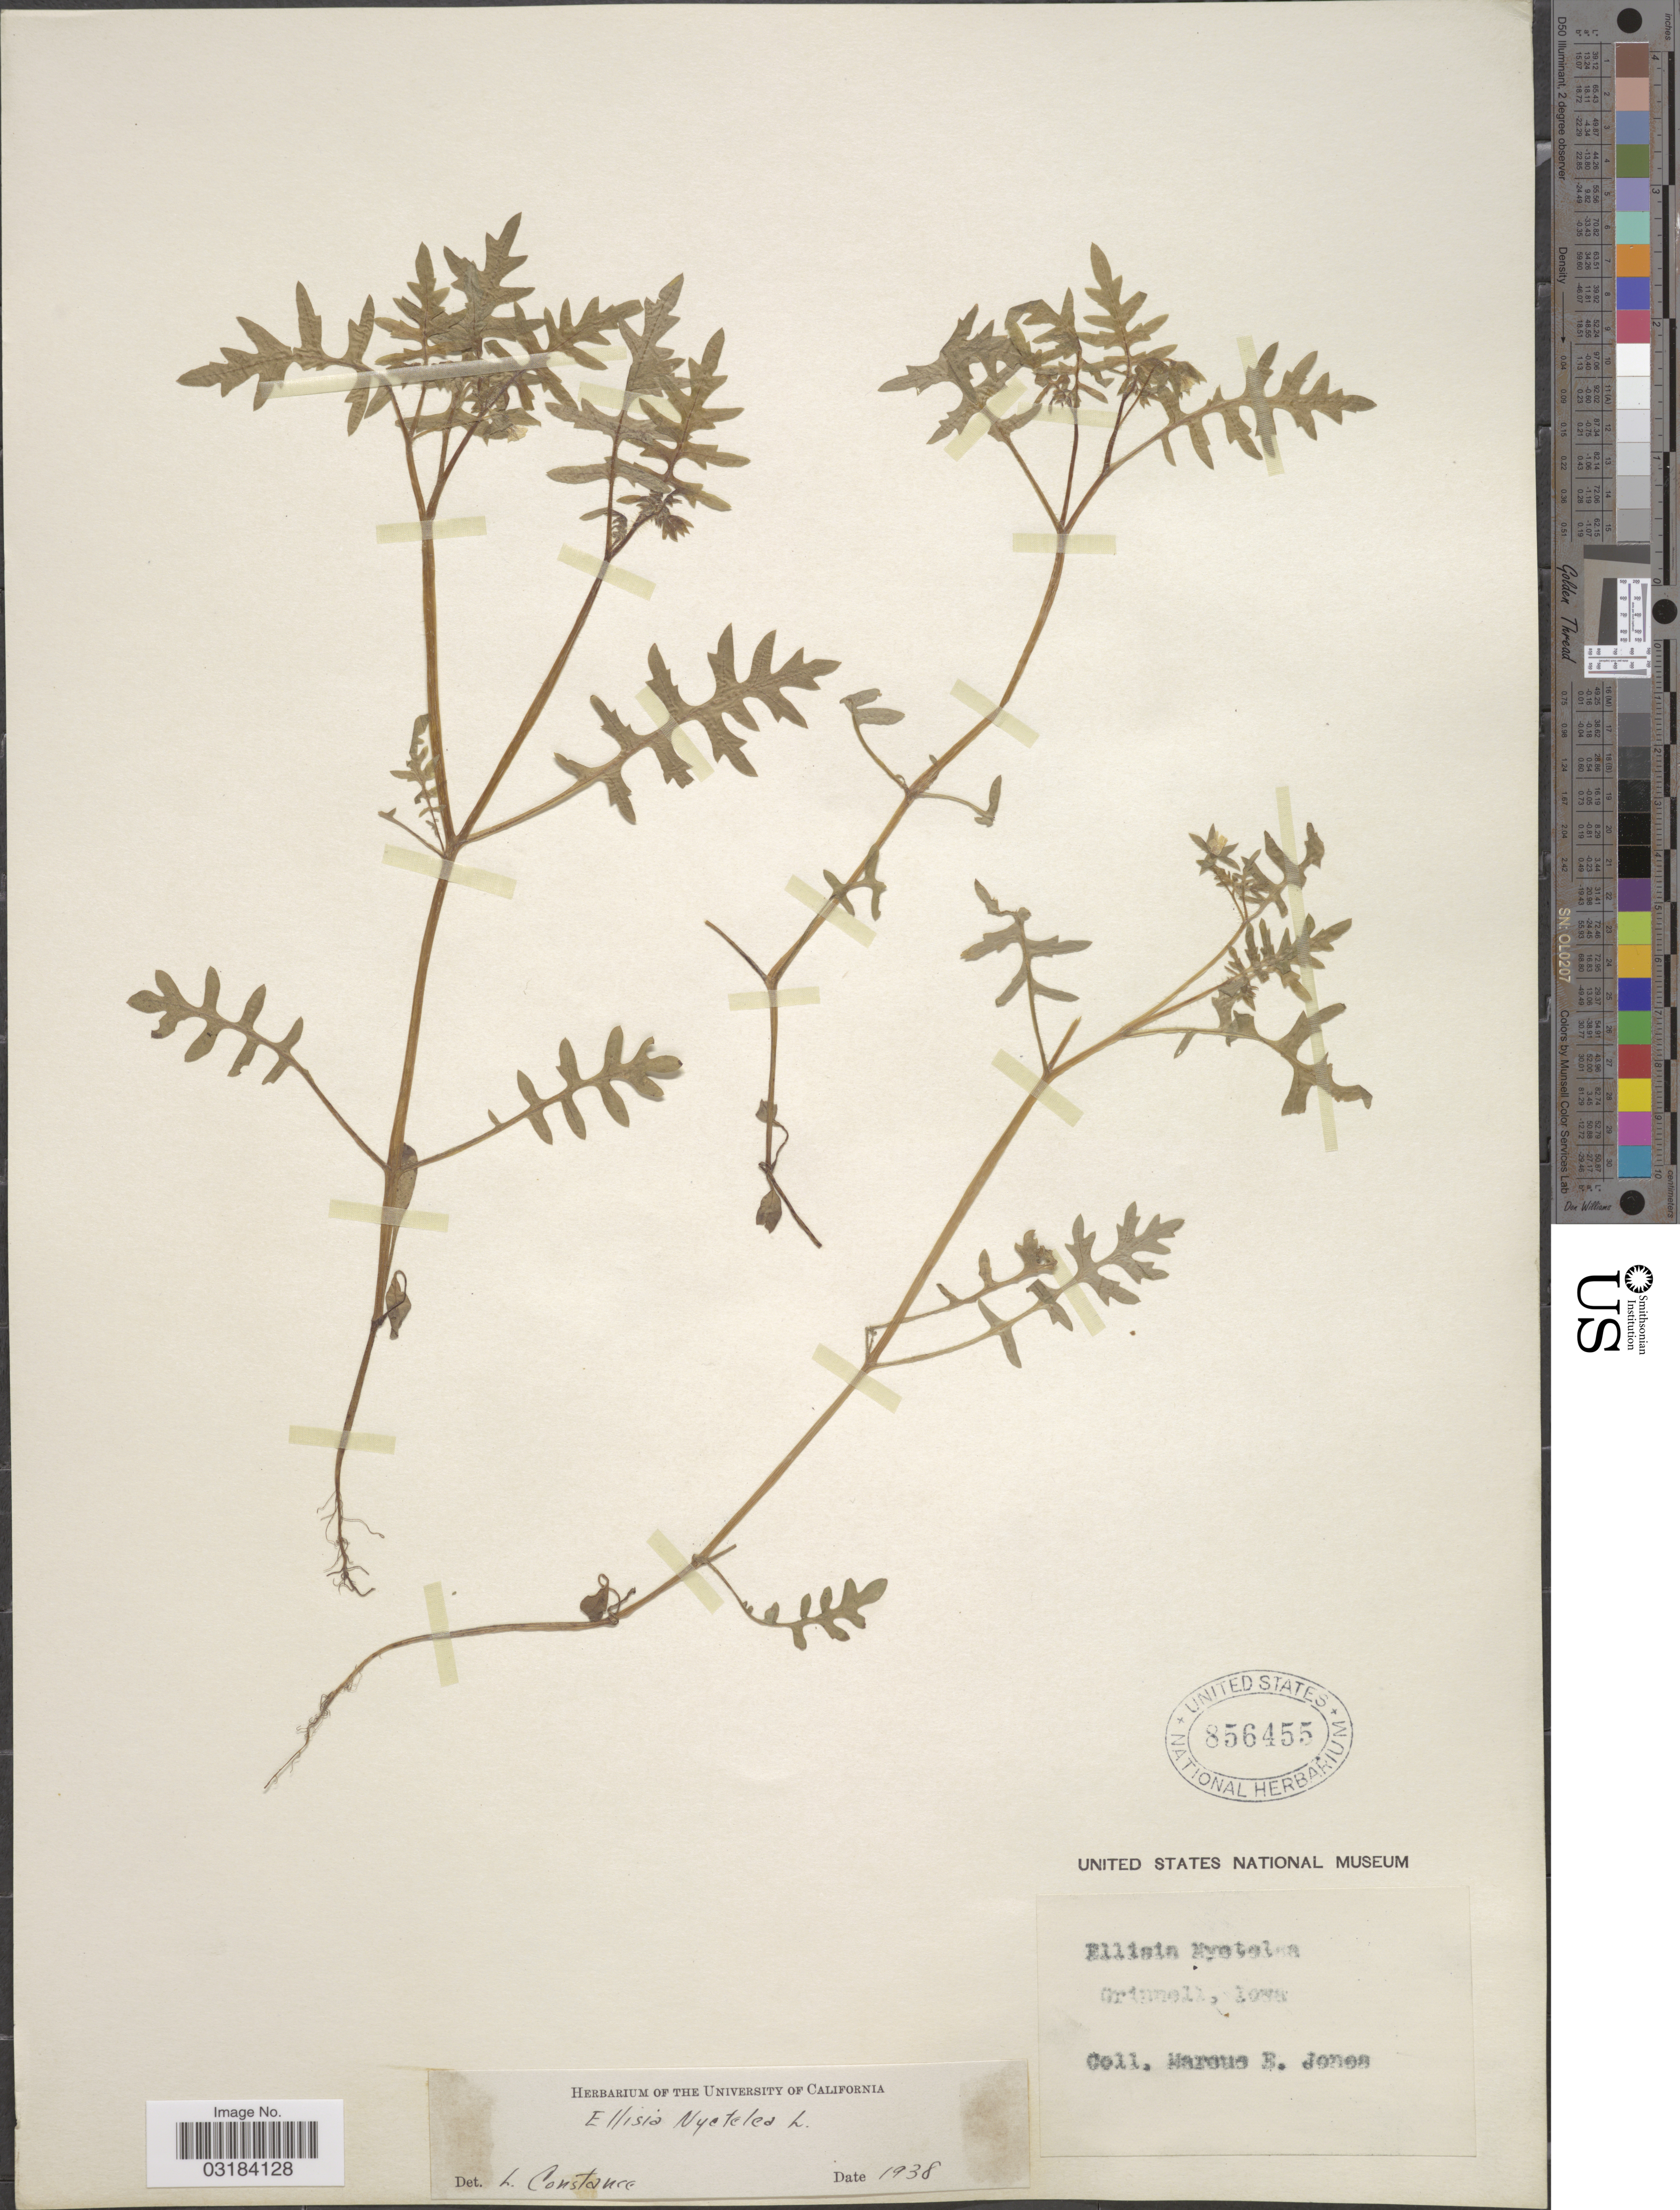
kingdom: Plantae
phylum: Tracheophyta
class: Magnoliopsida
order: Boraginales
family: Hydrophyllaceae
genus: Ellisia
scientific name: Ellisia nyctelea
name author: L.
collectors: M. E. Jones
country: United States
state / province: Iowa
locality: Grinnell.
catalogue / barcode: US 856455